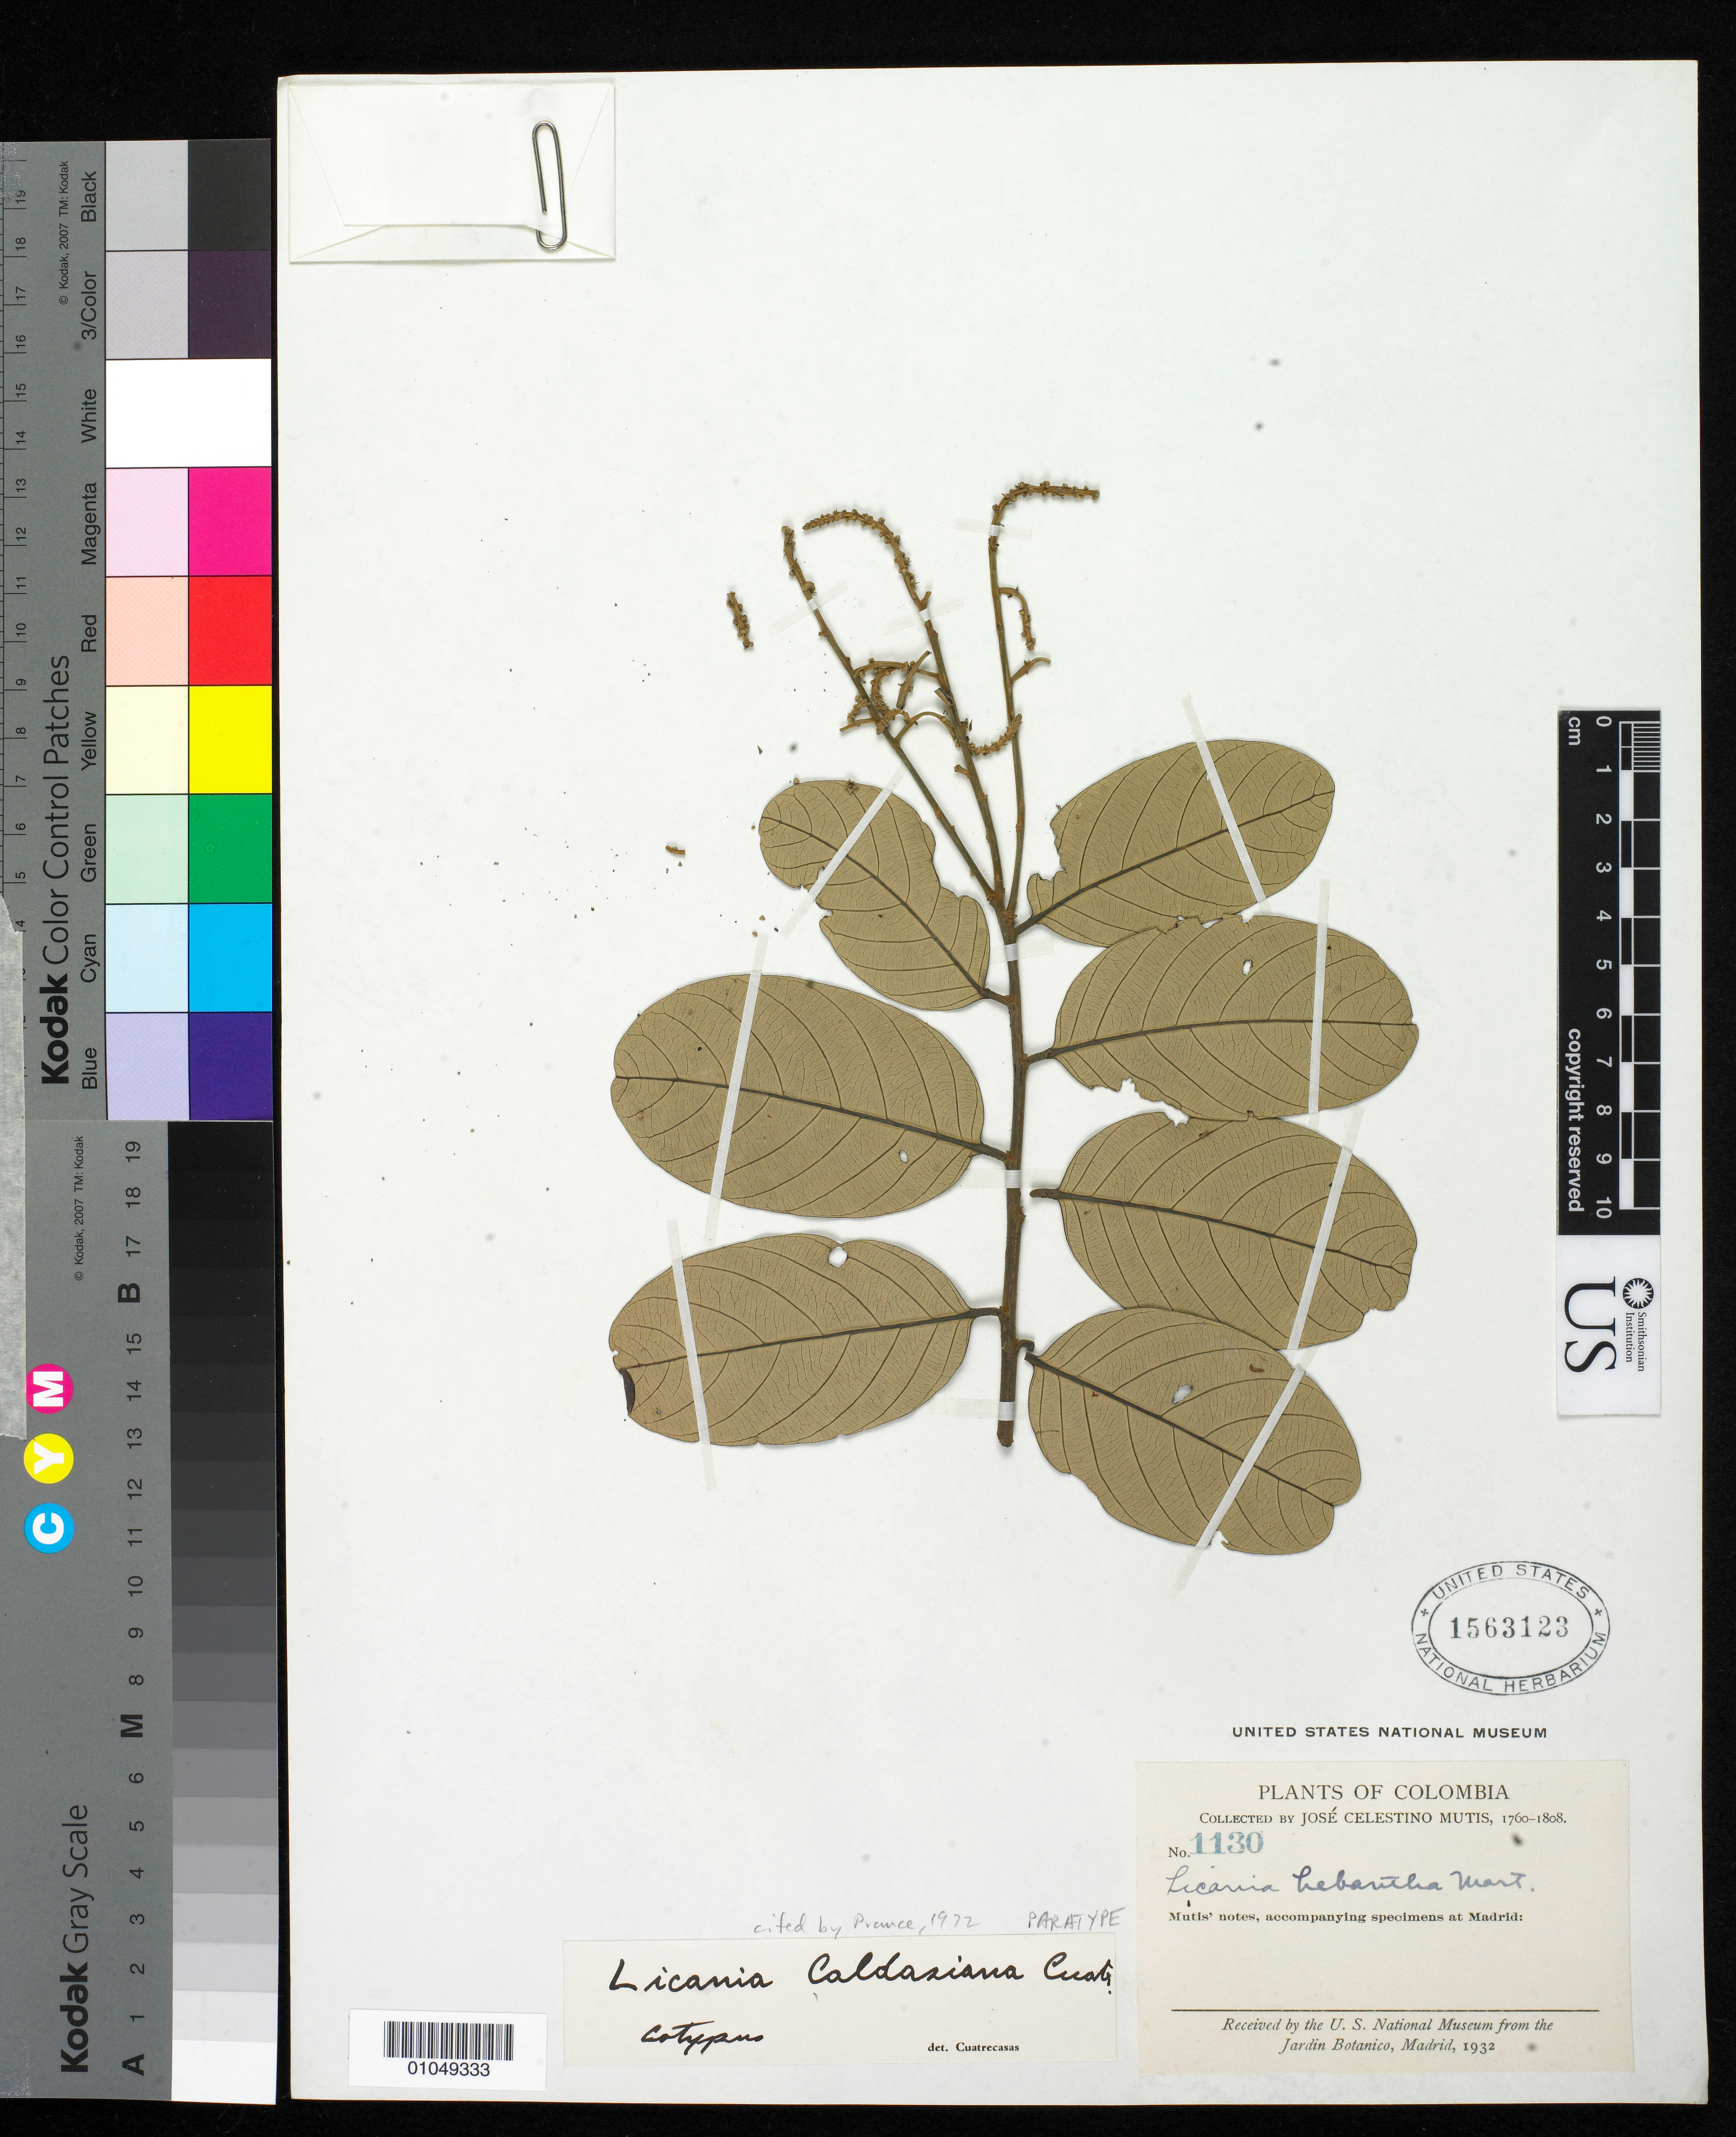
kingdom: Plantae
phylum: Tracheophyta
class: Magnoliopsida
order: Malpighiales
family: Chrysobalanaceae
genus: Licania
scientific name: Licania caldasiana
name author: Cuatrec.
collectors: J. C. B. Mutis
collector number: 1130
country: Colombia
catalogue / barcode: US 1563123